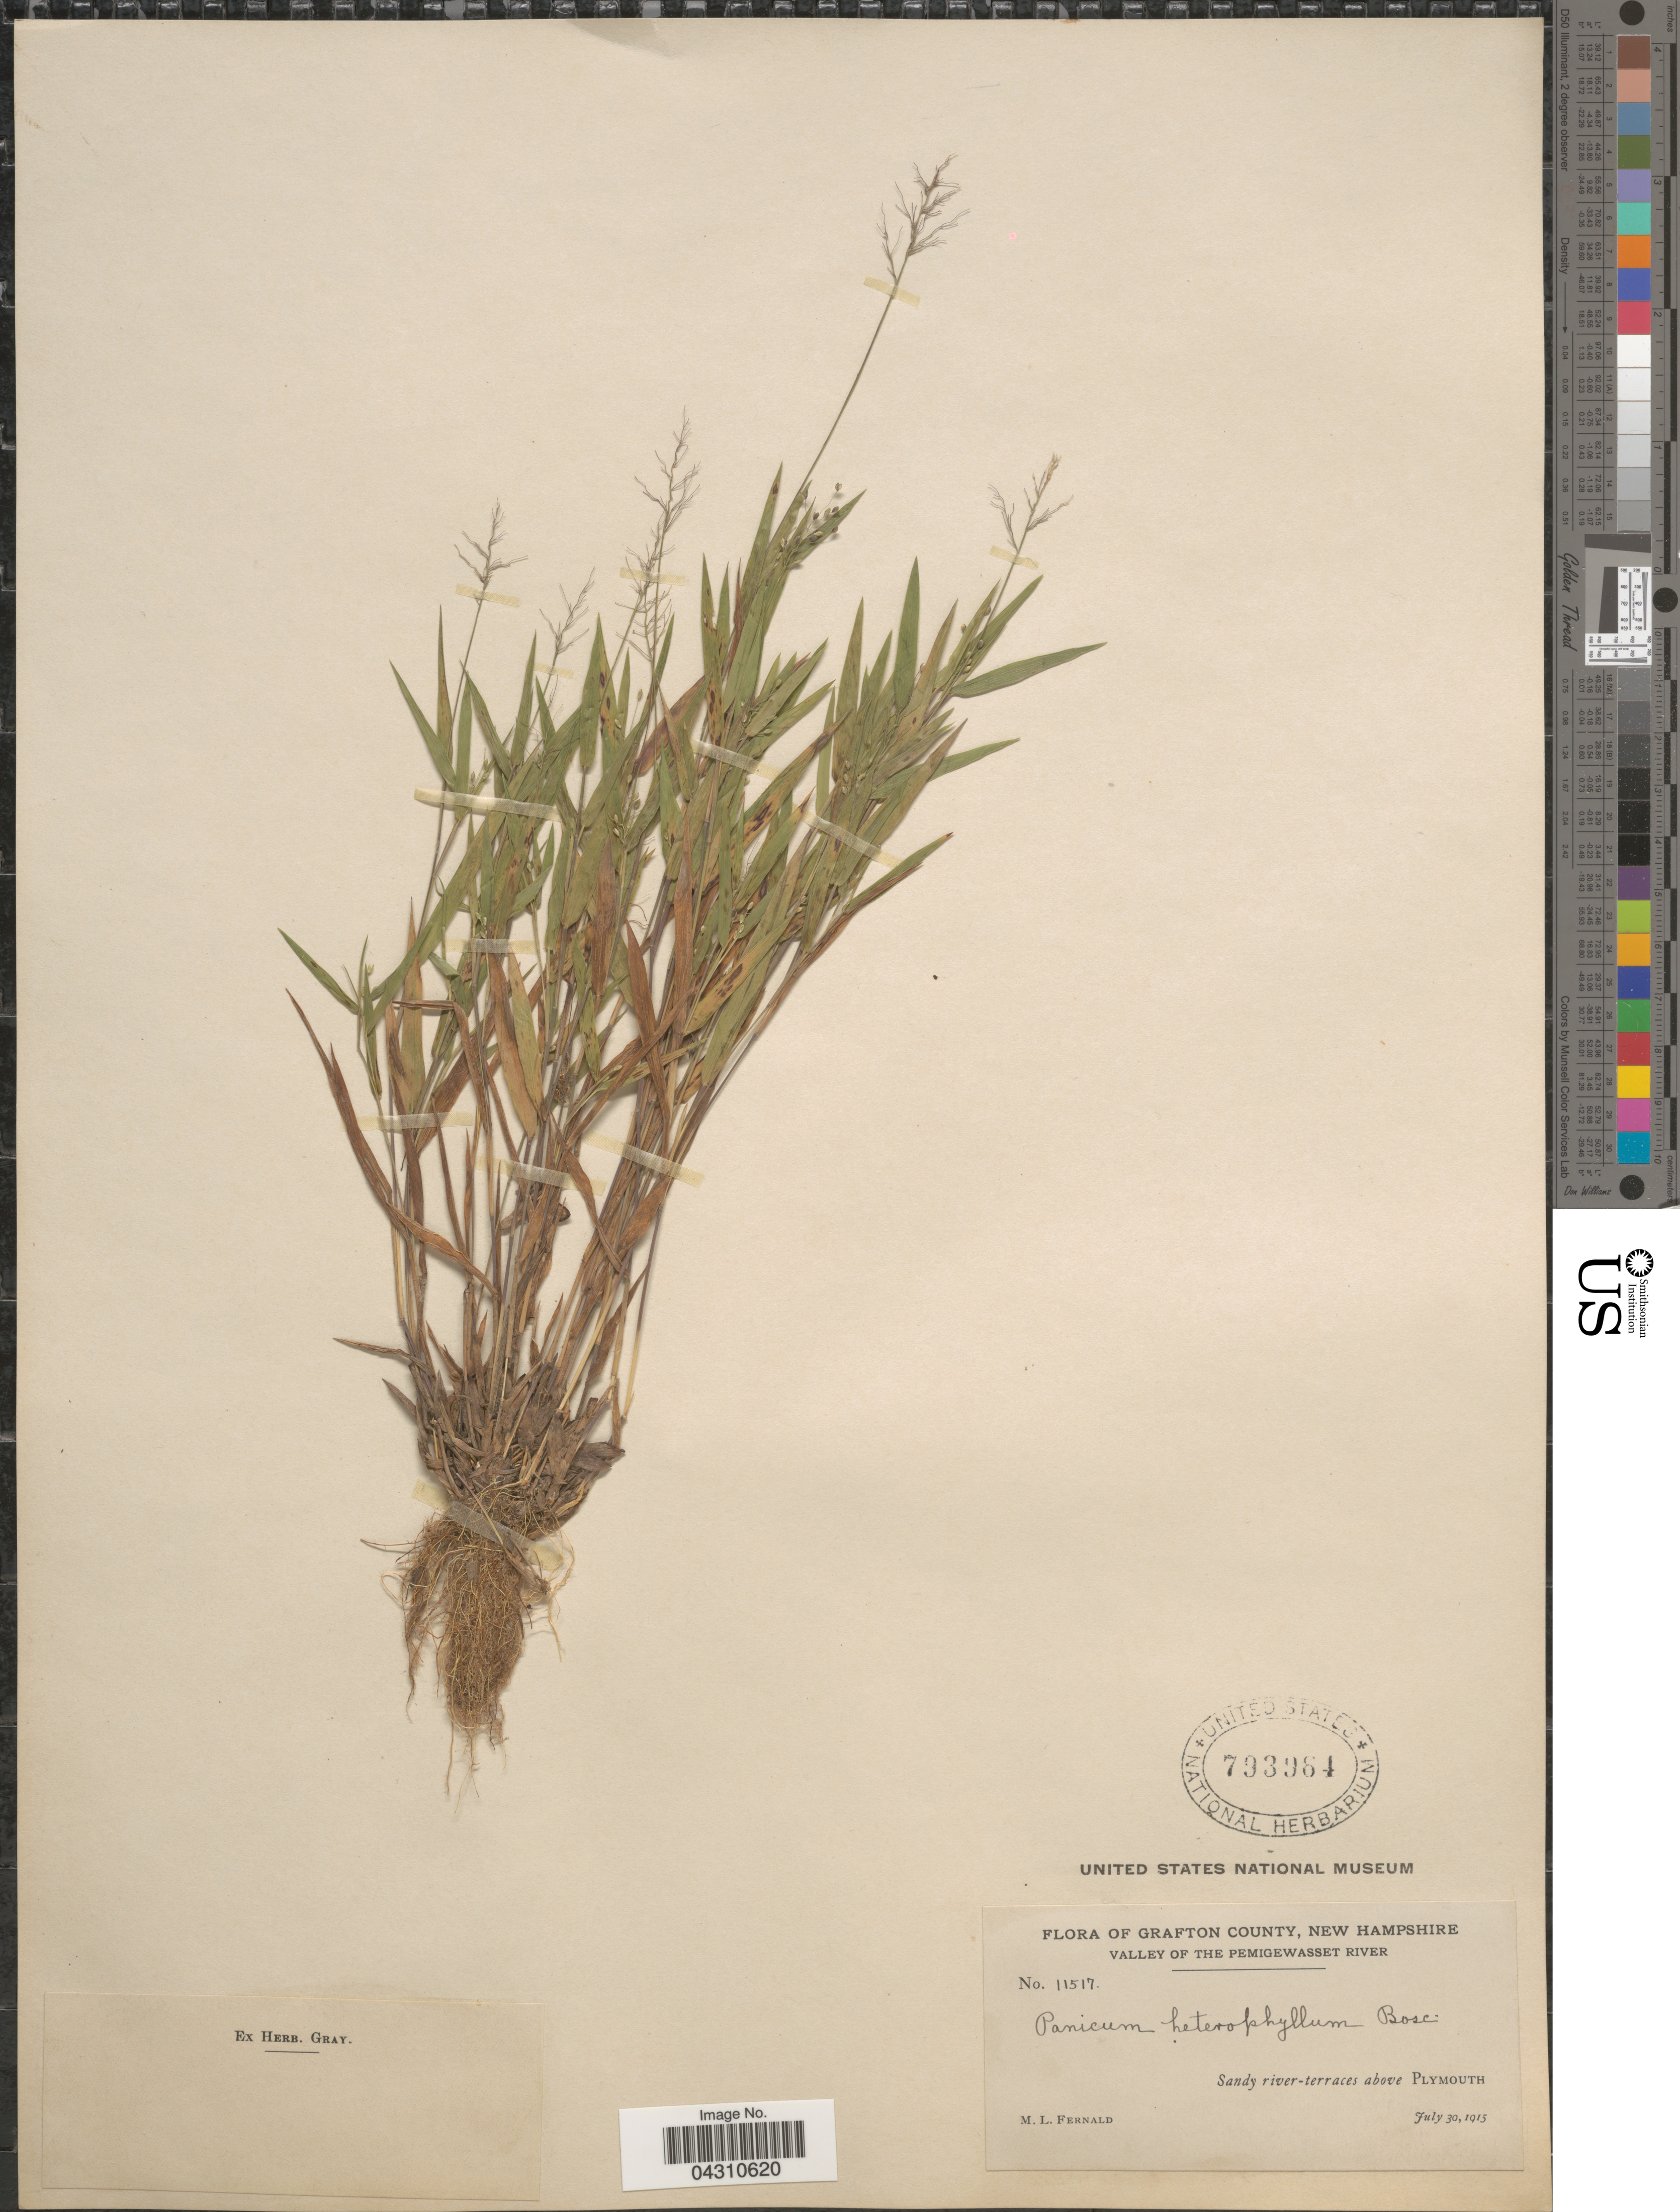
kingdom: Plantae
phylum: Tracheophyta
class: Liliopsida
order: Poales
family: Poaceae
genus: Dichanthelium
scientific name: Dichanthelium portoricense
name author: (Desv. ex Ham.) B.F. Hansen & Wunderlin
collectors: M. L. Fernald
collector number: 11517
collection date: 1915-07-30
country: United States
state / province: New Hampshire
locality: Grafton County. Valley of The Pemigewasset River. Sandy river-terraces above Plymouth.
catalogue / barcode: US 793964